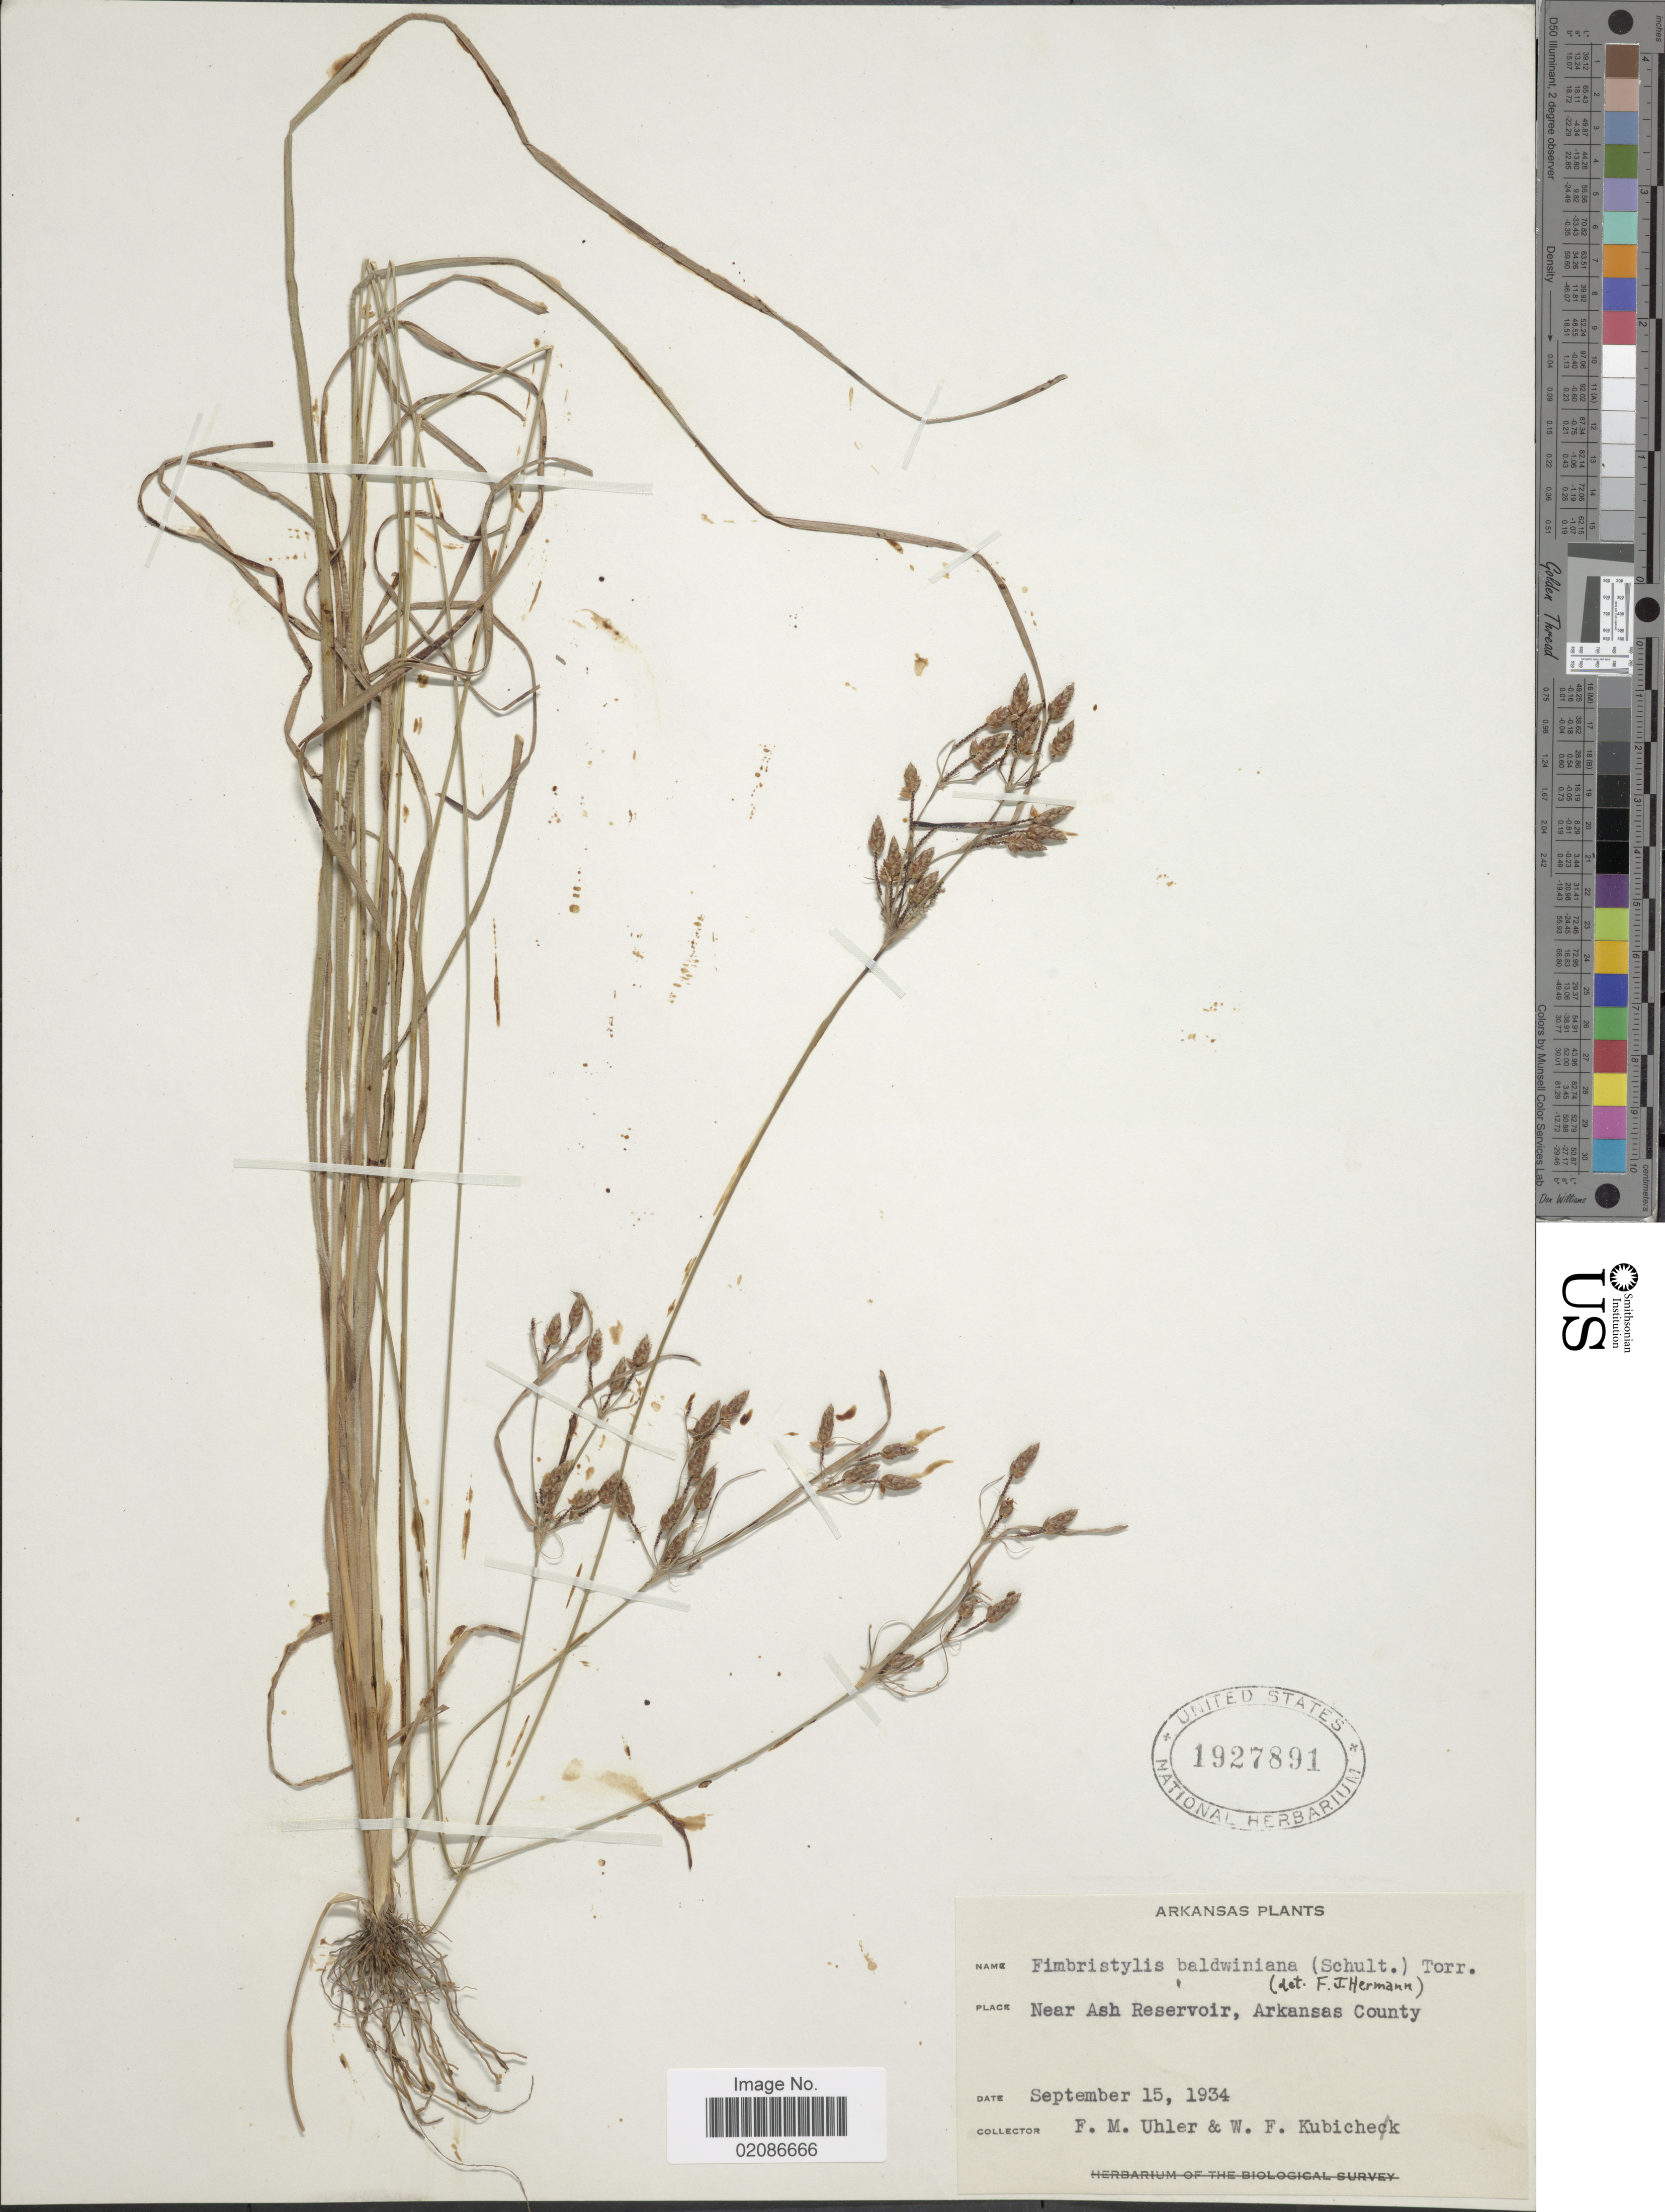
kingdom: Plantae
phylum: Tracheophyta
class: Liliopsida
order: Poales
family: Cyperaceae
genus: Fimbristylis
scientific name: Fimbristylis tomentosa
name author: Vahl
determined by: Strong, Mark T., (BOT), Smithsonian Institution - National Museum of Natural History (UNITED STATES)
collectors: F. M. Uhler & W. Kubichek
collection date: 1934-09-15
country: United States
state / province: Arkansas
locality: Near Ash Reservoir, Arkansas County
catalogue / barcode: US 1927891